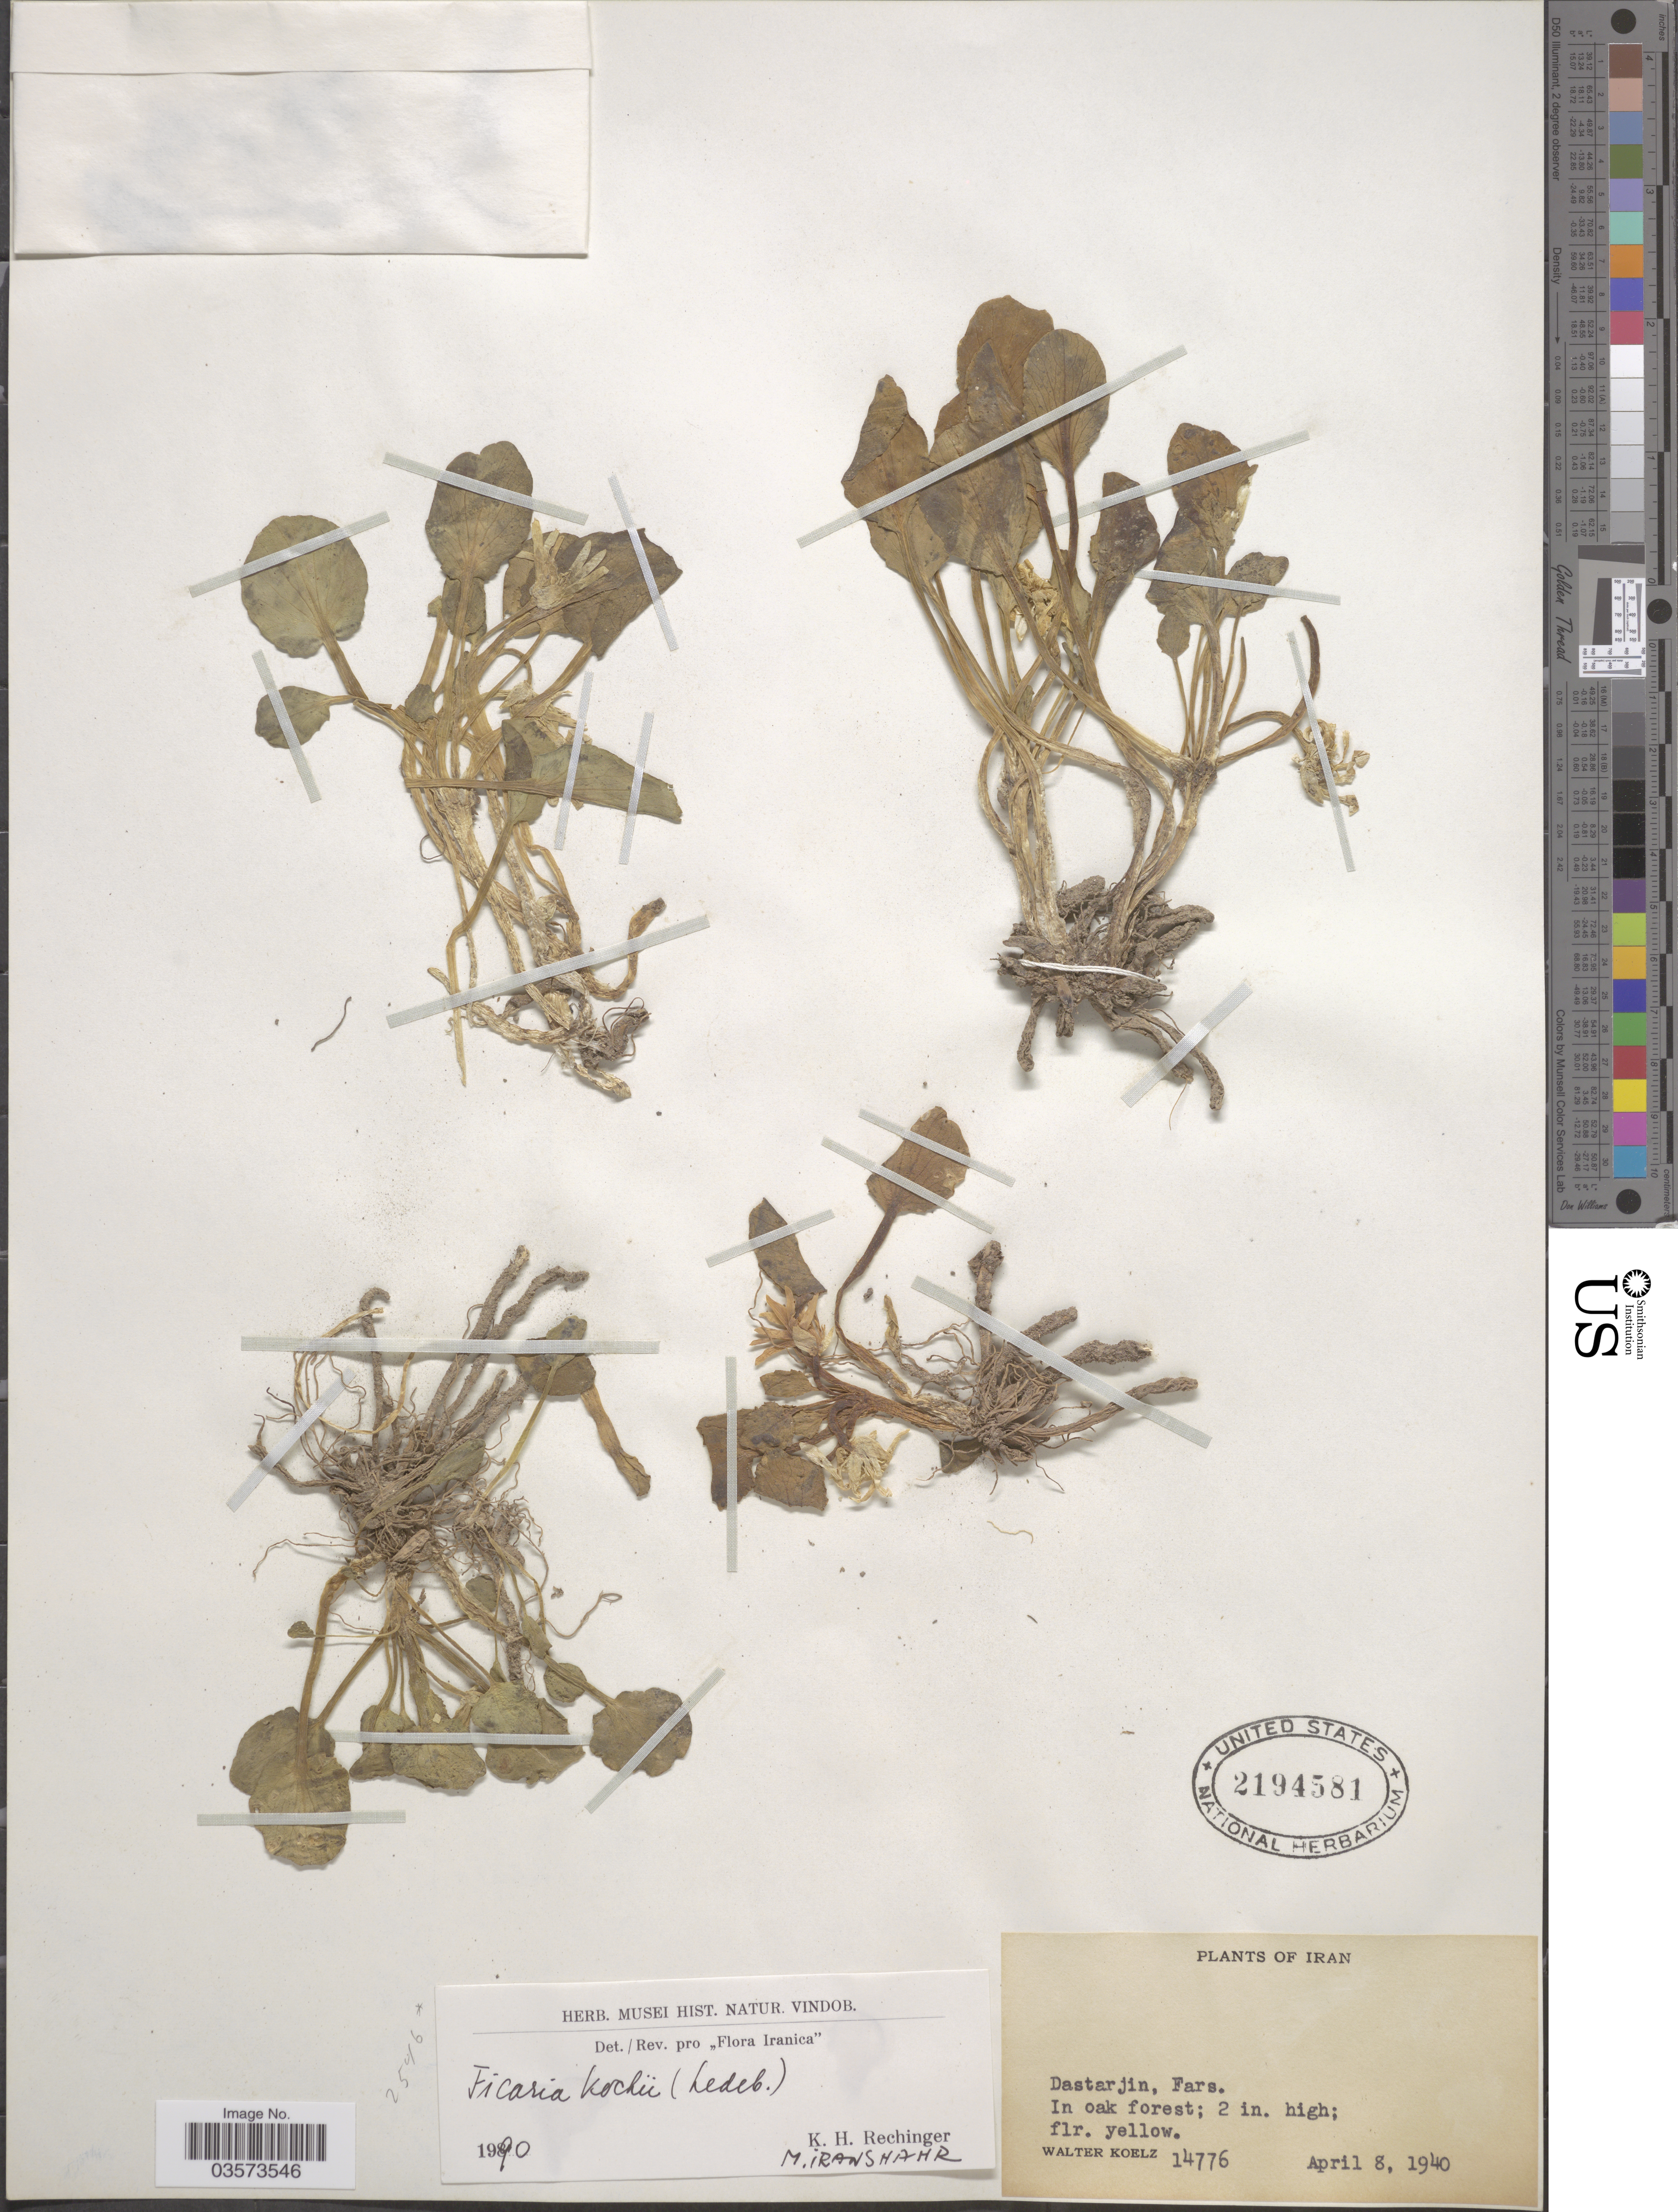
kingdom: Plantae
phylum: Tracheophyta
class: Magnoliopsida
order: Ranunculales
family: Ranunculaceae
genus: Ficaria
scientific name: Ficaria kochii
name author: (Ledeb.) Iranshahr & Rech. f.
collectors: W. N. Koelz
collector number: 14776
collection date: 1940-04-08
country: Iran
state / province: Fars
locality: Dastarjin.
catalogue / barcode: US 2194581